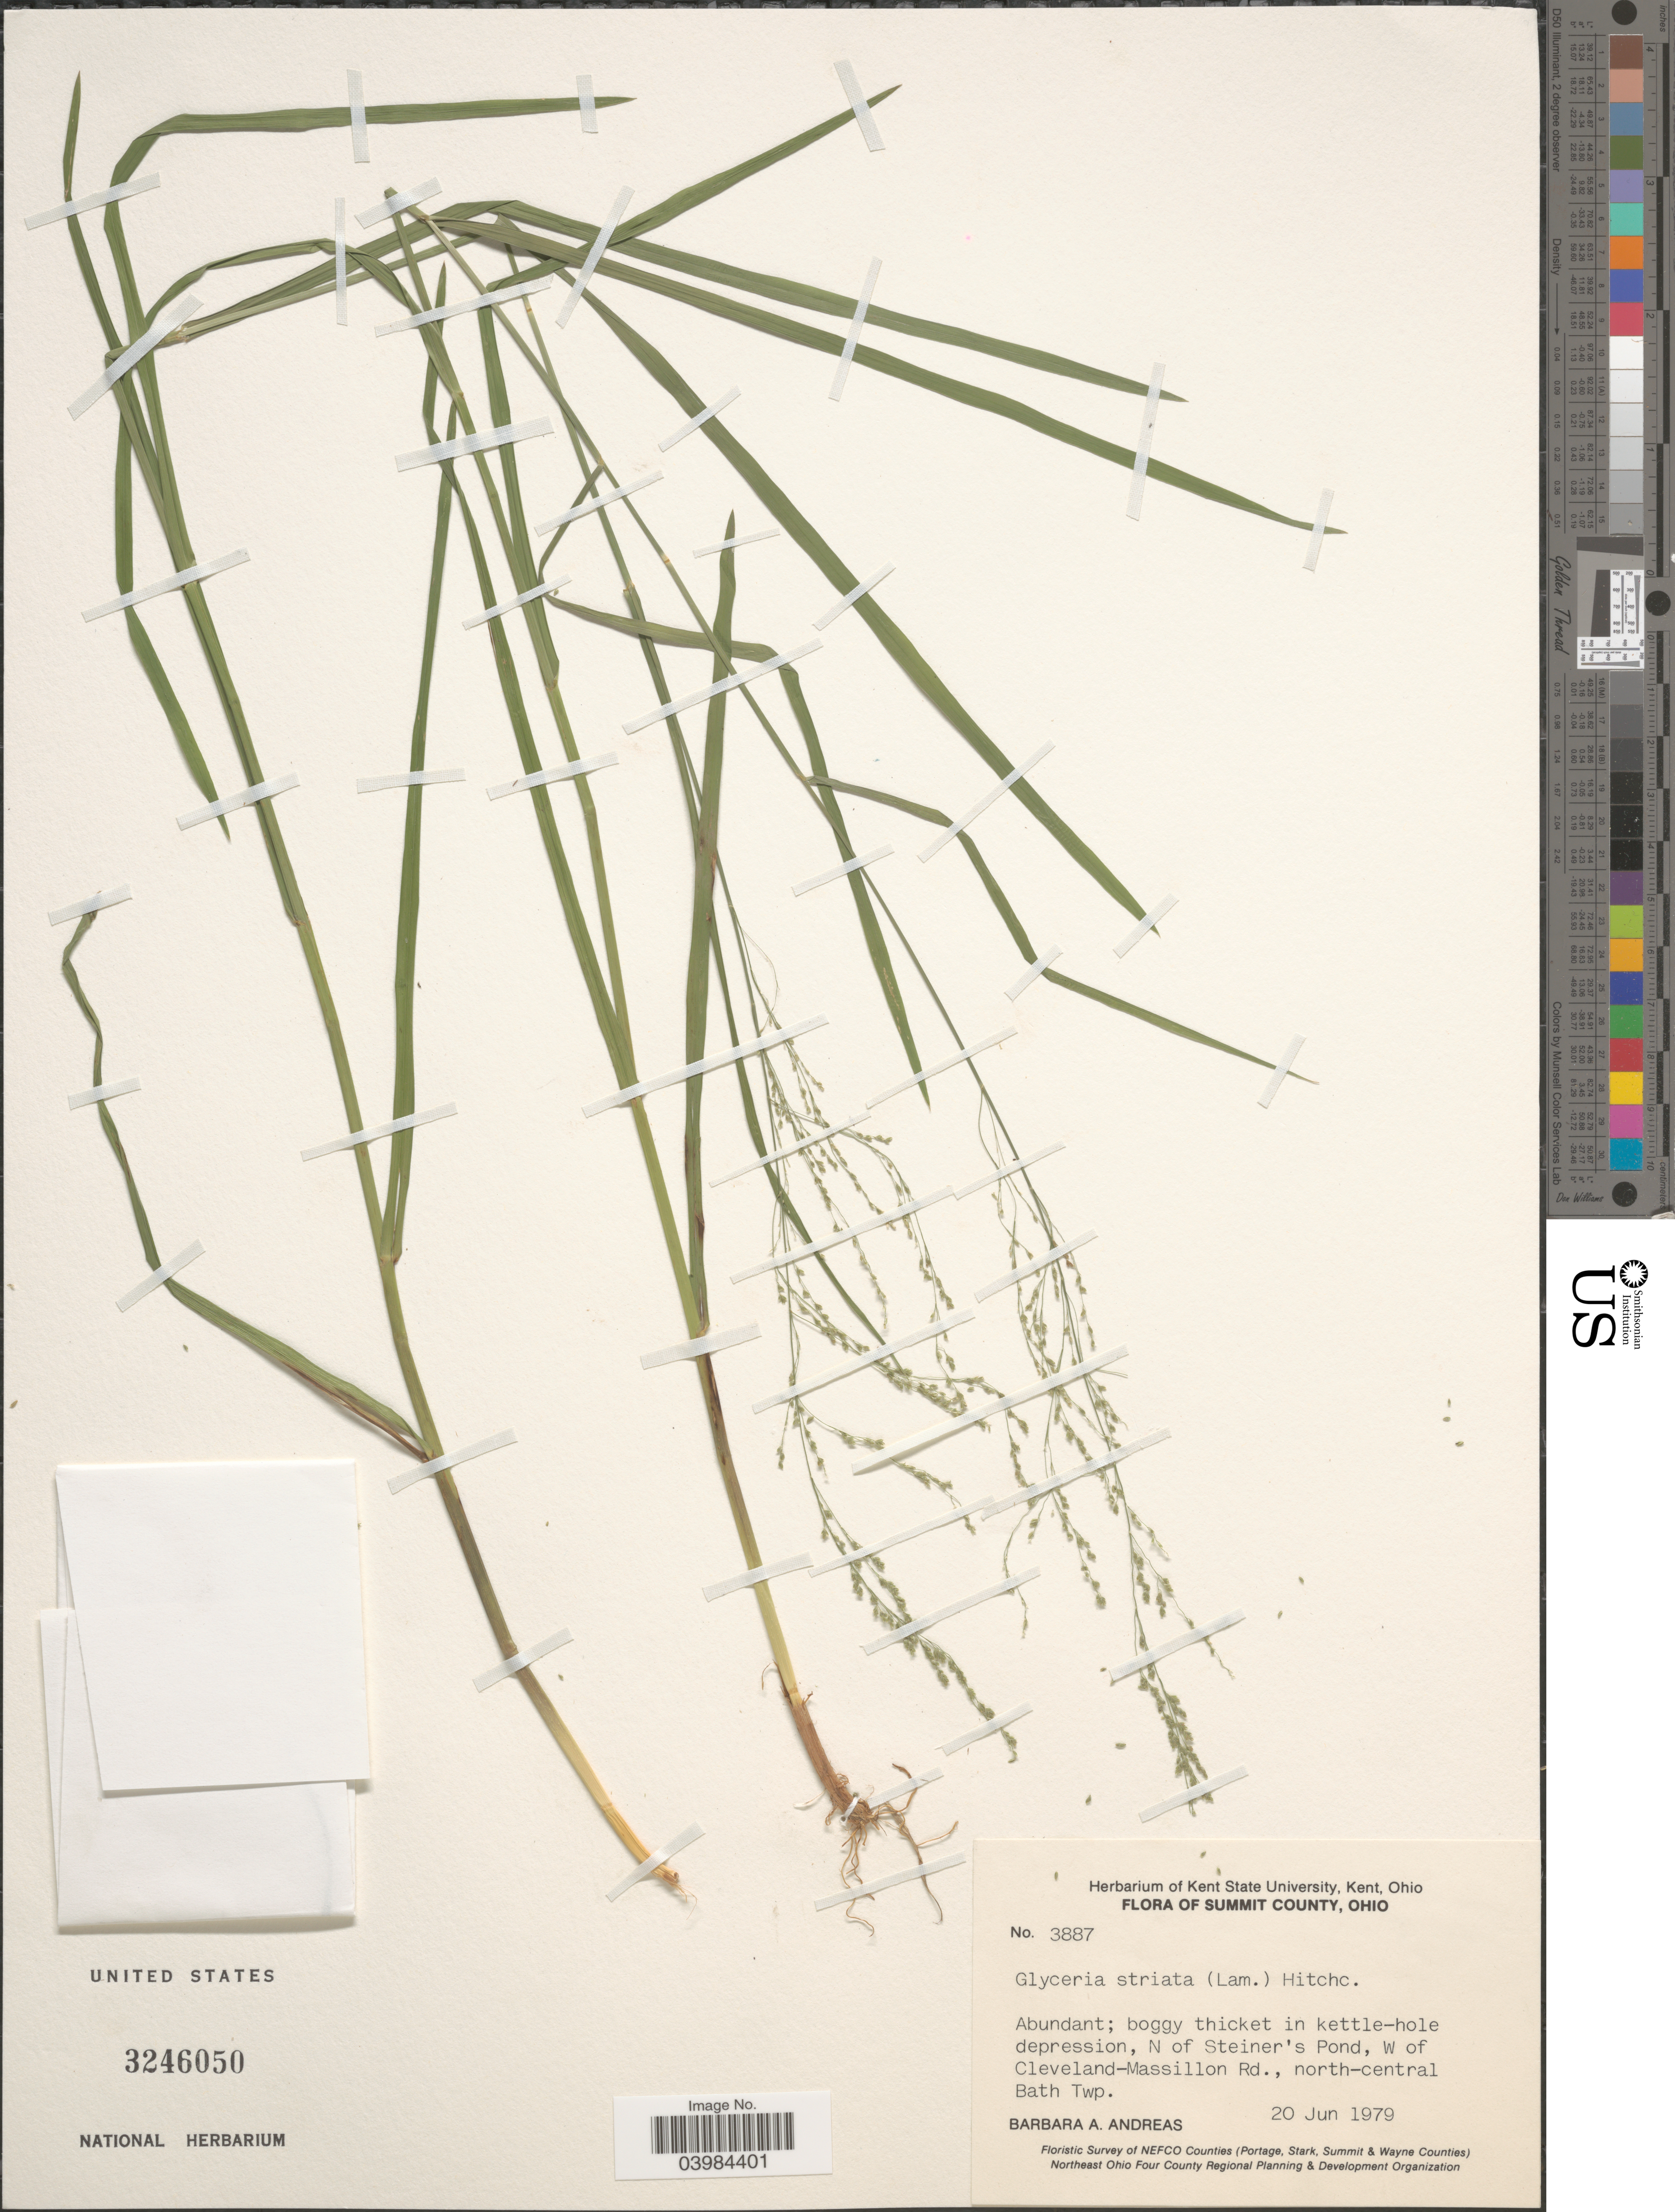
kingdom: Plantae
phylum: Tracheophyta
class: Liliopsida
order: Poales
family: Poaceae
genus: Glyceria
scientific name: Glyceria striata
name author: (Lam.) Hitchc.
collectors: B. A. Andreas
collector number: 3887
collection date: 1979-06-20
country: United States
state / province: Ohio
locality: Summit County. N of Steiner's Pond, W of Cleveland-Massillon Rd., north-central Bath Twp.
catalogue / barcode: US 3246050